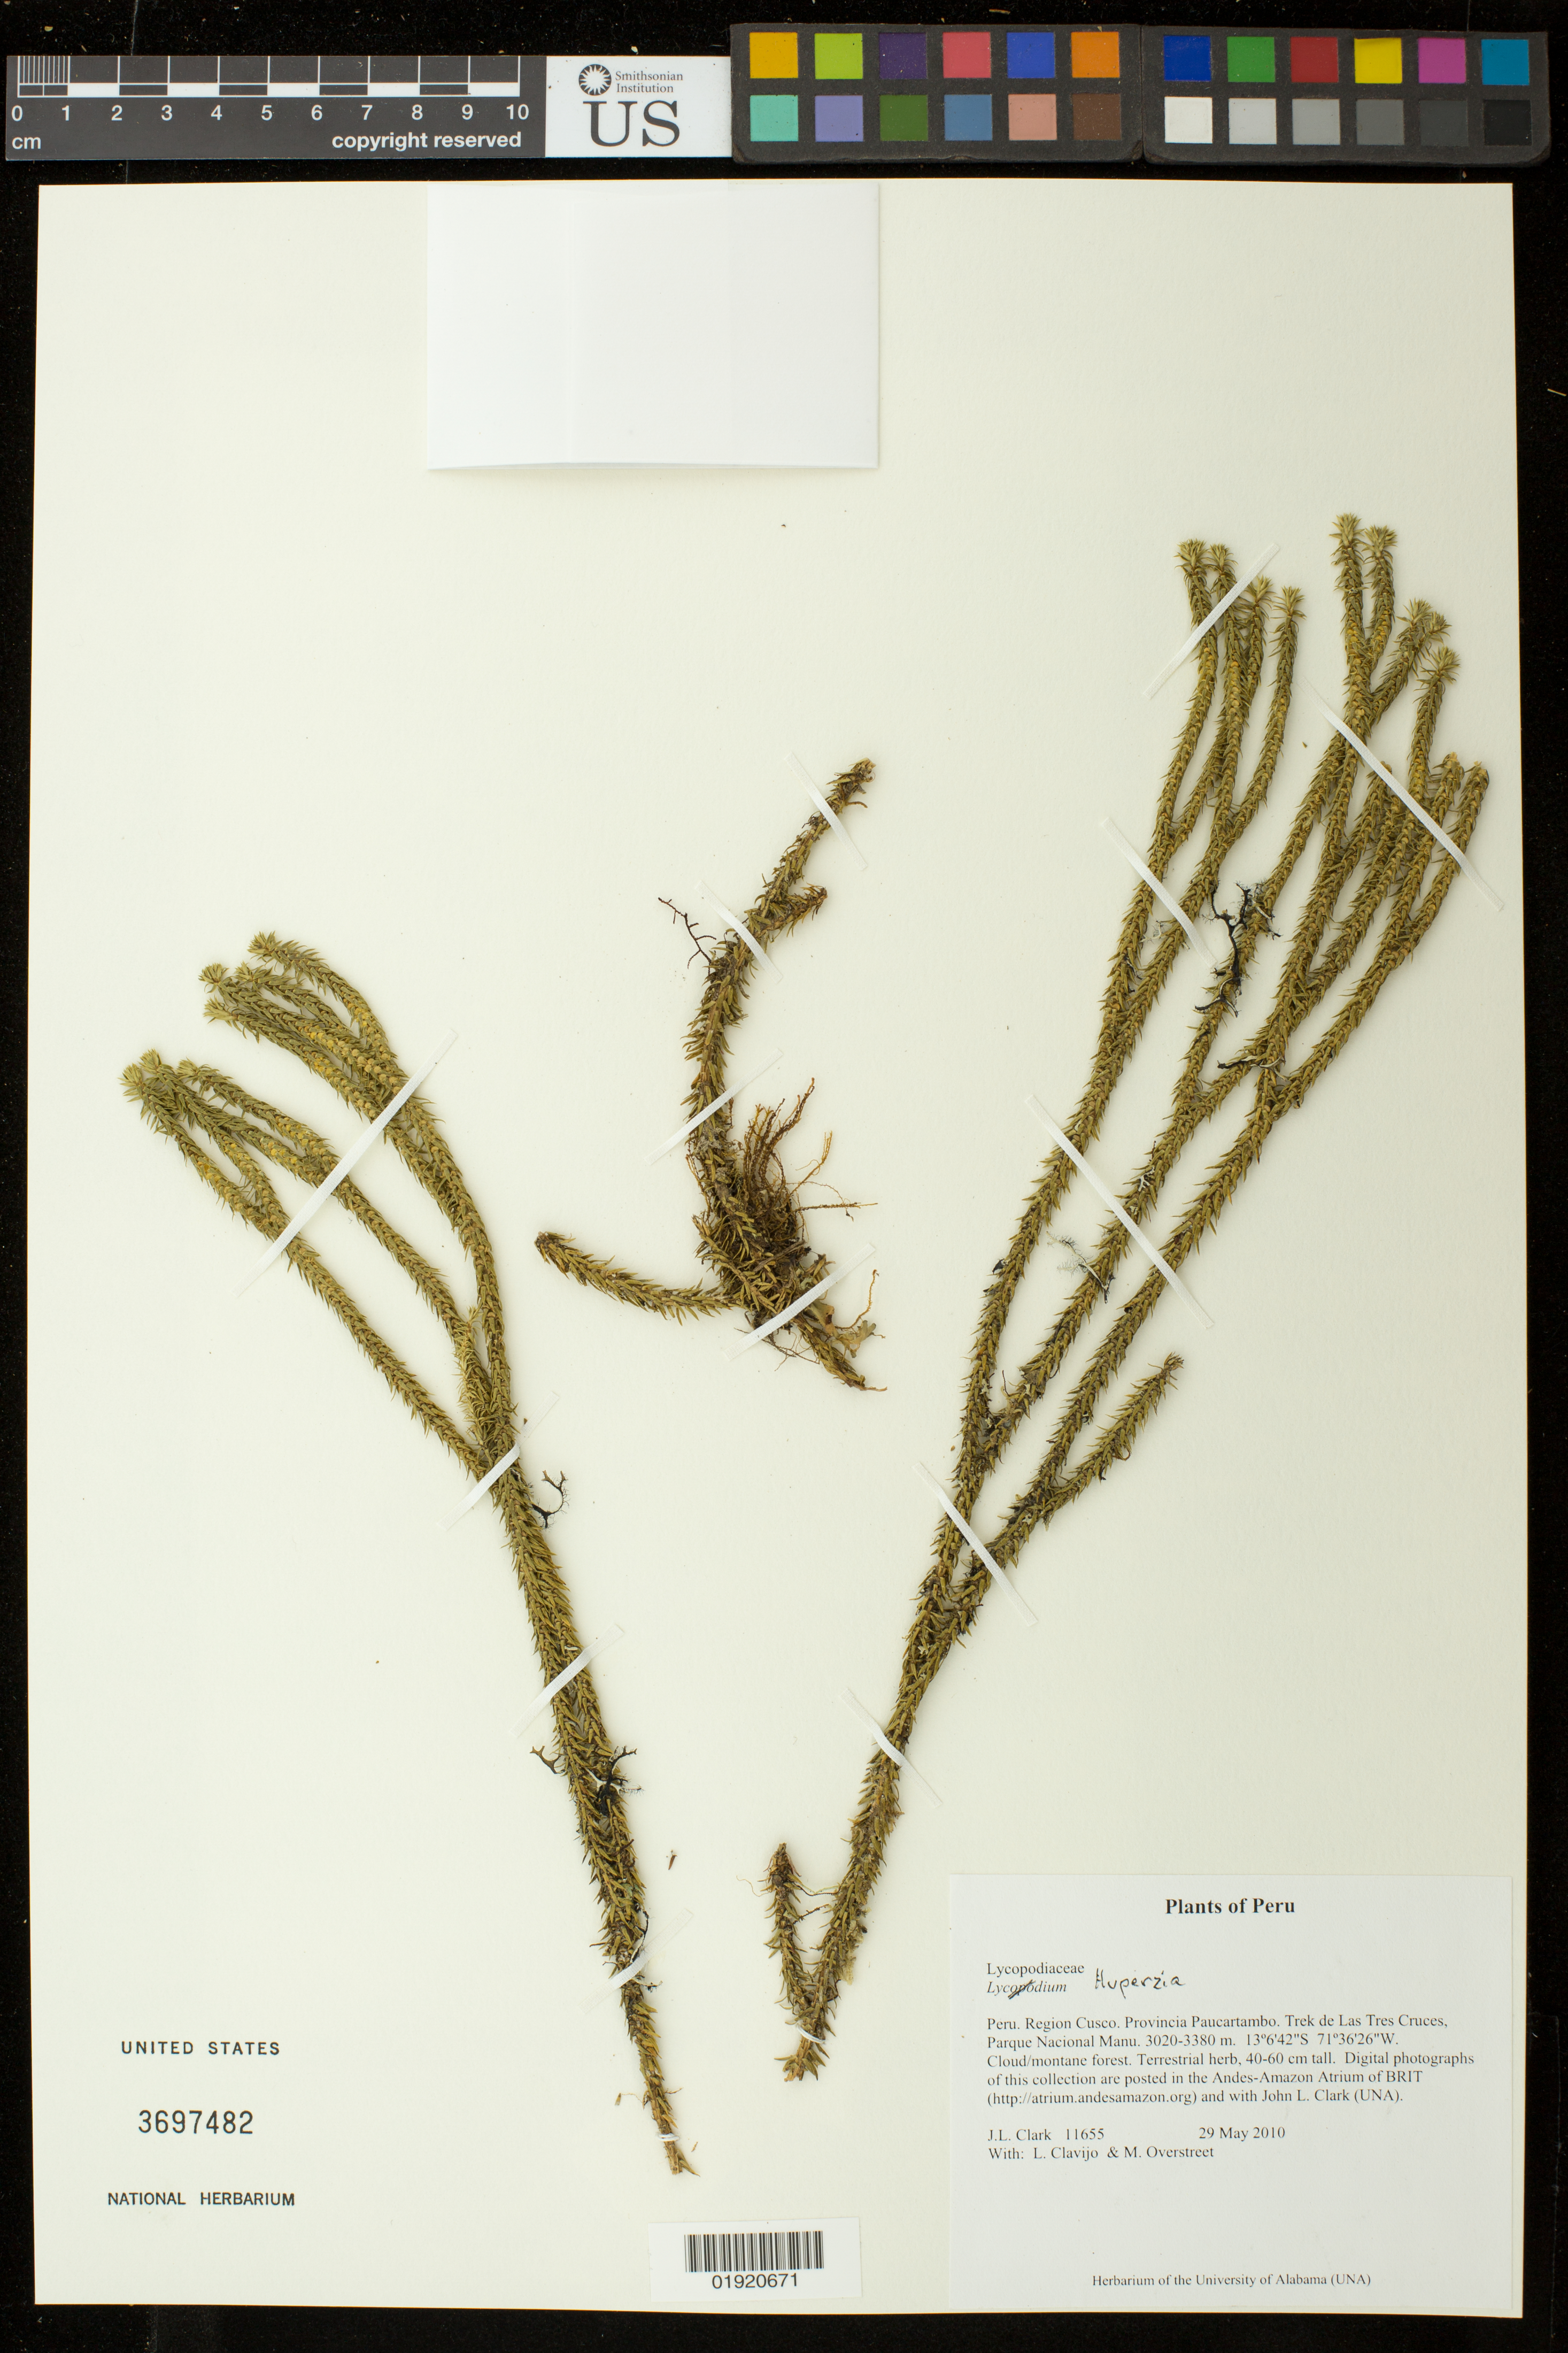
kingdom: Plantae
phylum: Tracheophyta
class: Lycopodiopsida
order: Lycopodiales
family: Lycopodiaceae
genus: Phlegmariurus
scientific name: Phlegmariurus sp.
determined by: Field, A. R.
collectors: J. L. Clark, L. Clavijo & M. Overstreet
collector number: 11655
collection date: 2010-05-29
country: Peru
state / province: Cusco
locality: Peru. Region Cusco. Provincia Paucartambo. Trek de Las Tres Cruces, Parque Nacional Manu.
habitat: Cloud/montane forest.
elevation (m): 3020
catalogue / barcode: US 3697482